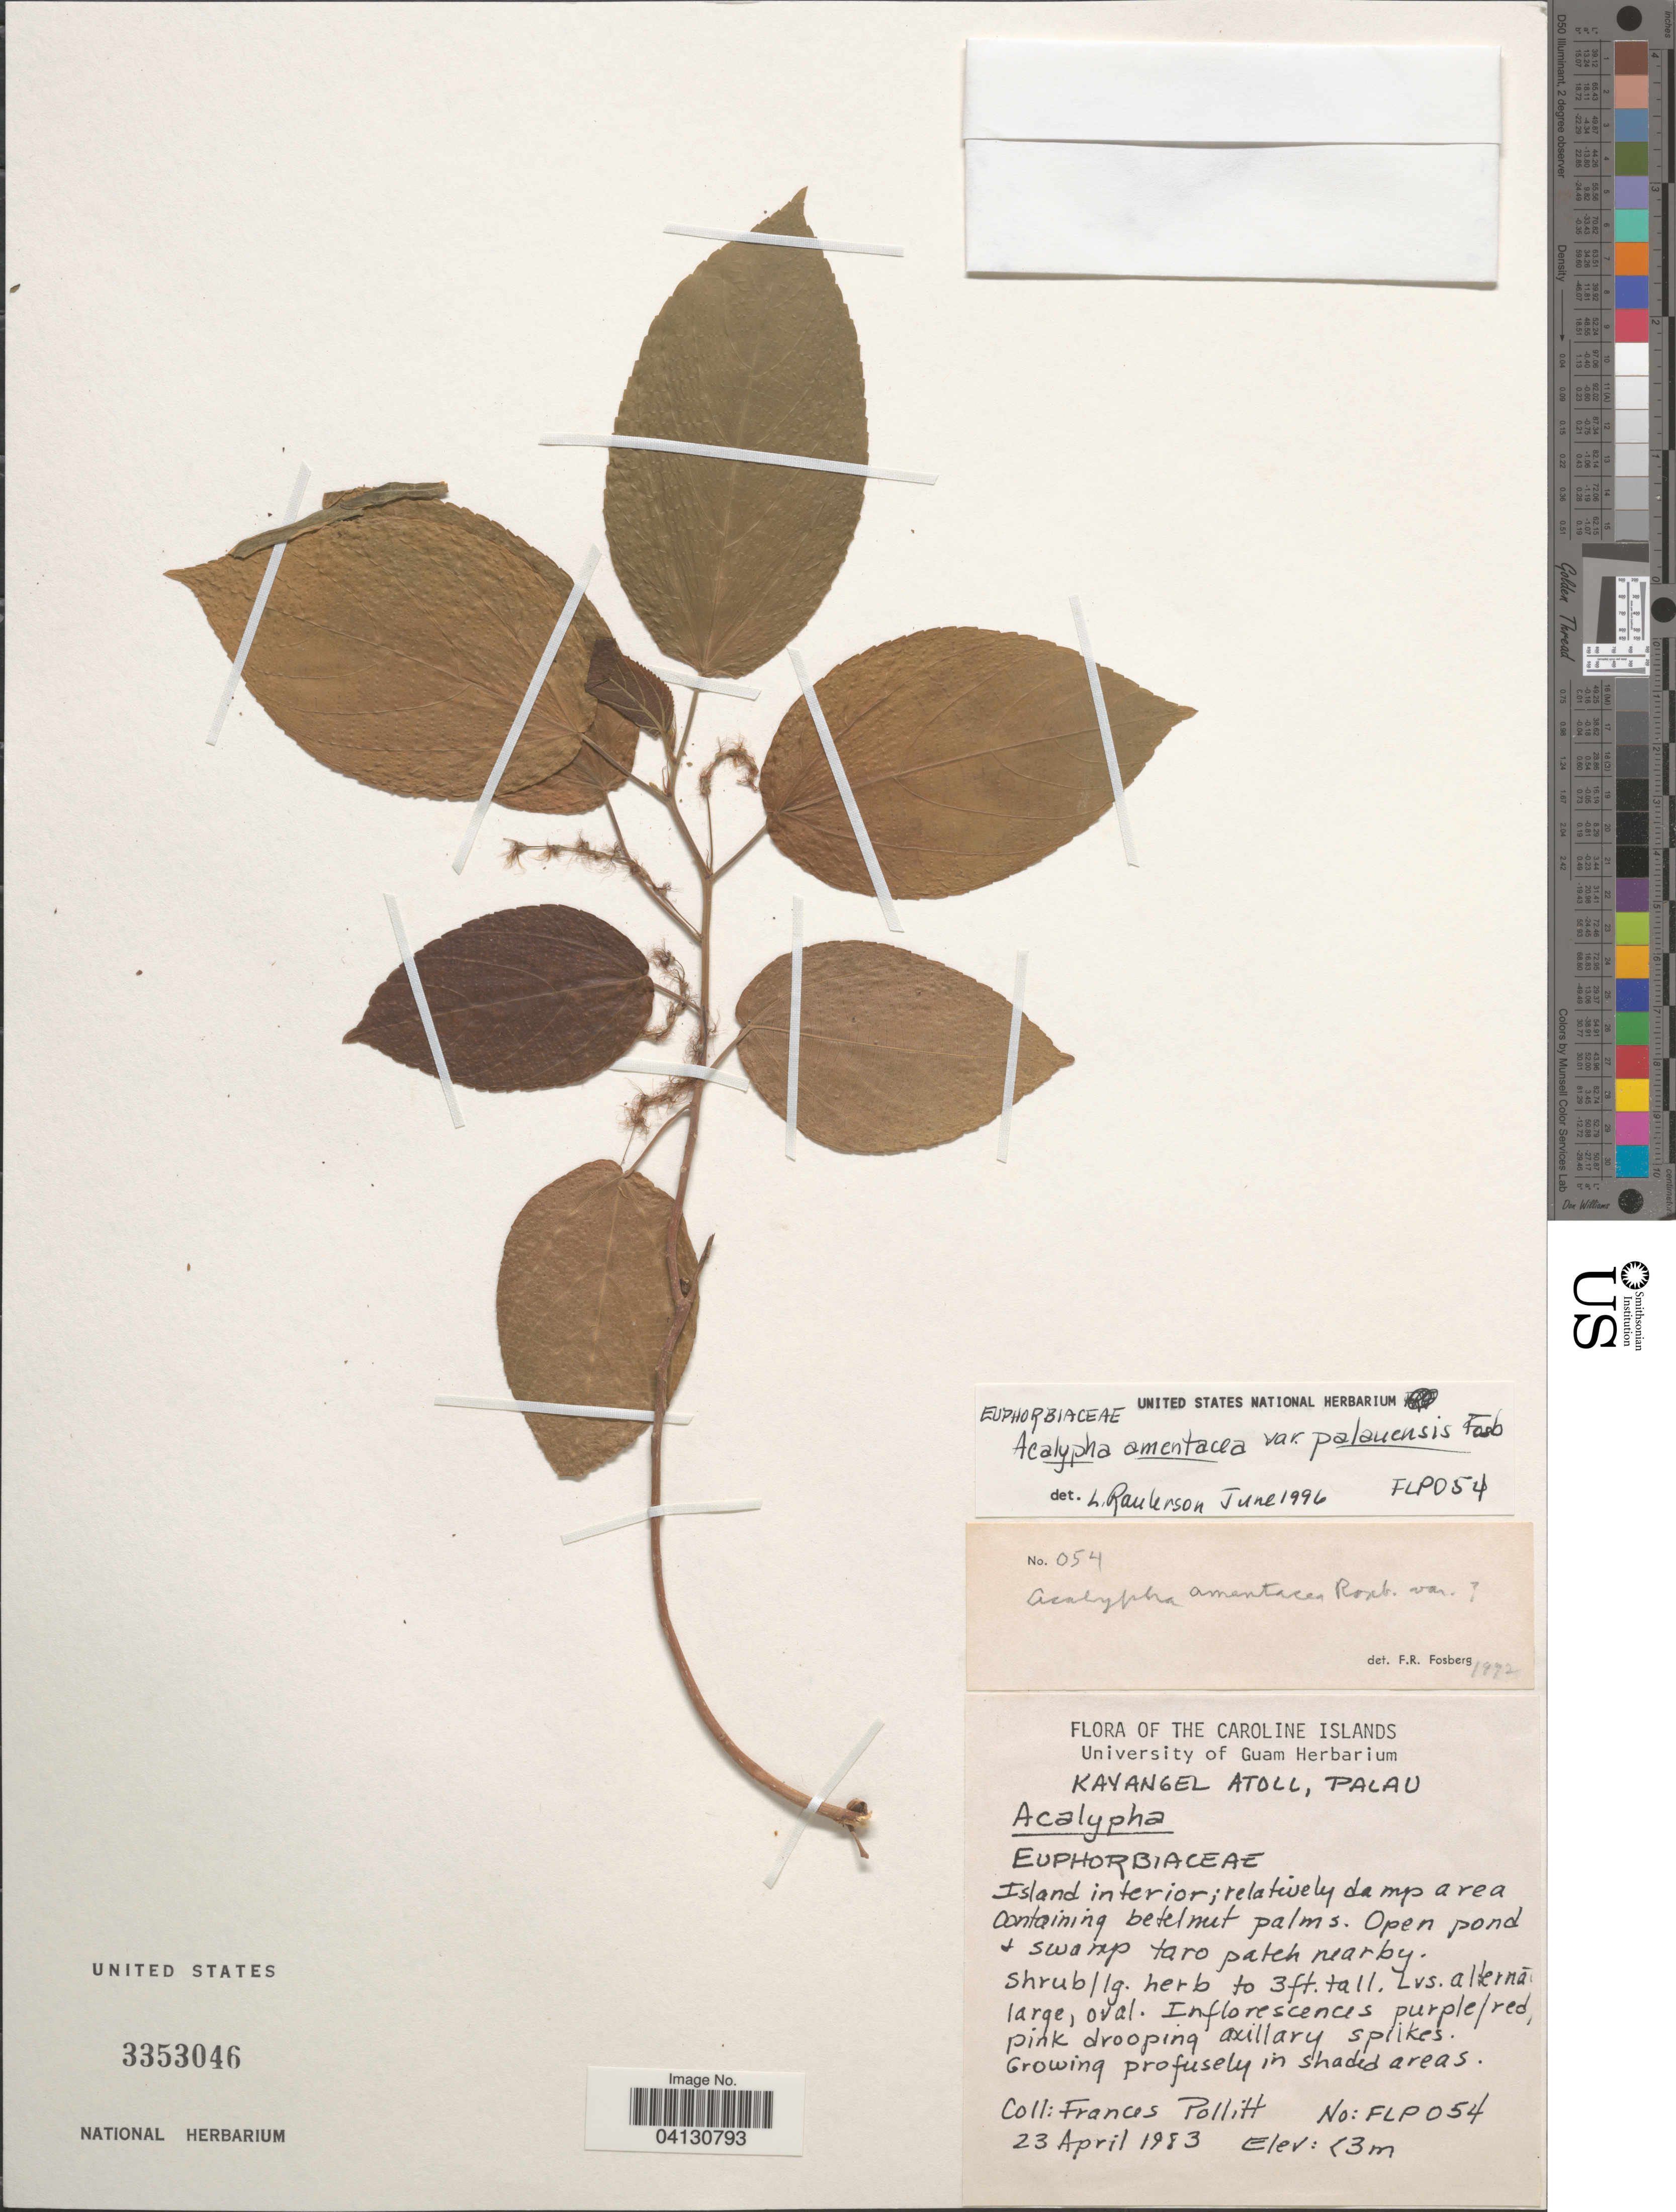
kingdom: Plantae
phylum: Tracheophyta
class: Magnoliopsida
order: Malpighiales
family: Euphorbiaceae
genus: Acalypha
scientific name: Acalypha amentacea var. palauensis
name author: Fosberg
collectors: F. Pollitt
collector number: FLP054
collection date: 1983-04-23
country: Palau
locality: The Caroline Islands. Kayangel Atoll, Palau. Island interior.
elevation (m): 3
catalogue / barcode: US 3353046